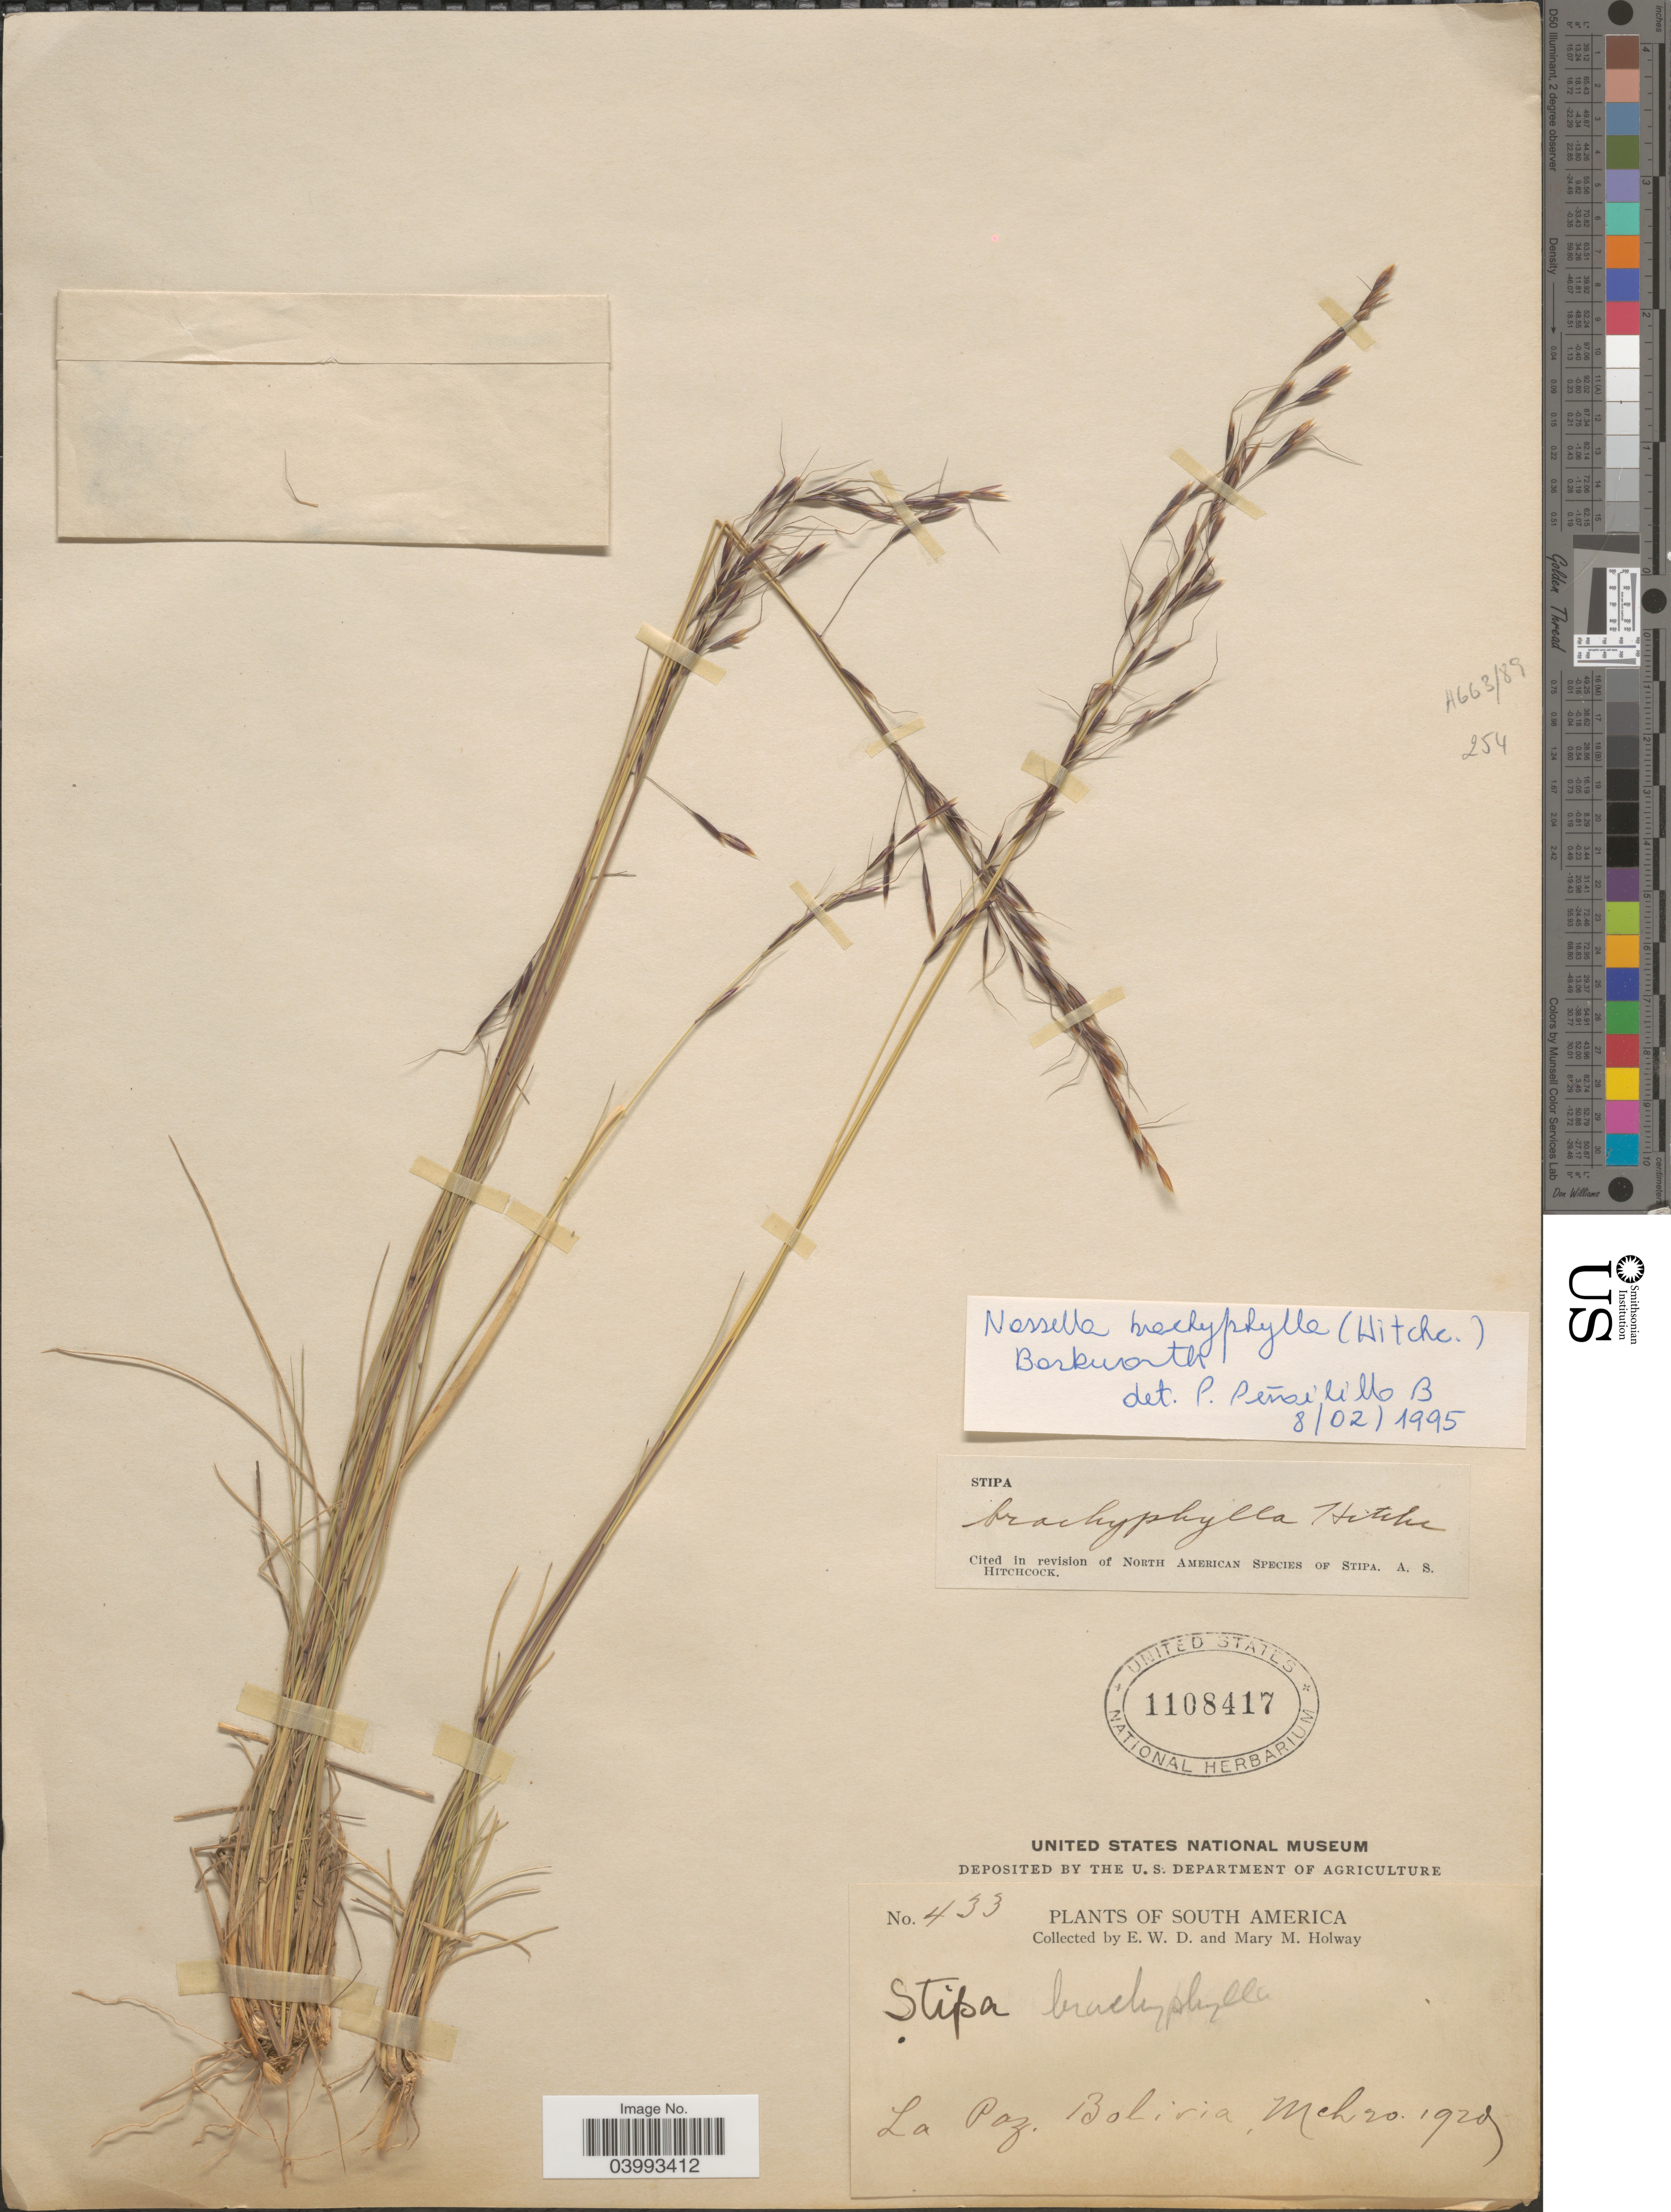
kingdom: Plantae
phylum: Tracheophyta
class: Liliopsida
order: Poales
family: Poaceae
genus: Nassella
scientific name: Nassella brachyphylla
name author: (Hitchc.) Barkworth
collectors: E. W. D. Holway & M. M. Holway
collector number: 433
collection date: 1920-03-20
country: Bolivia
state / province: La Paz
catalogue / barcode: US 1108417